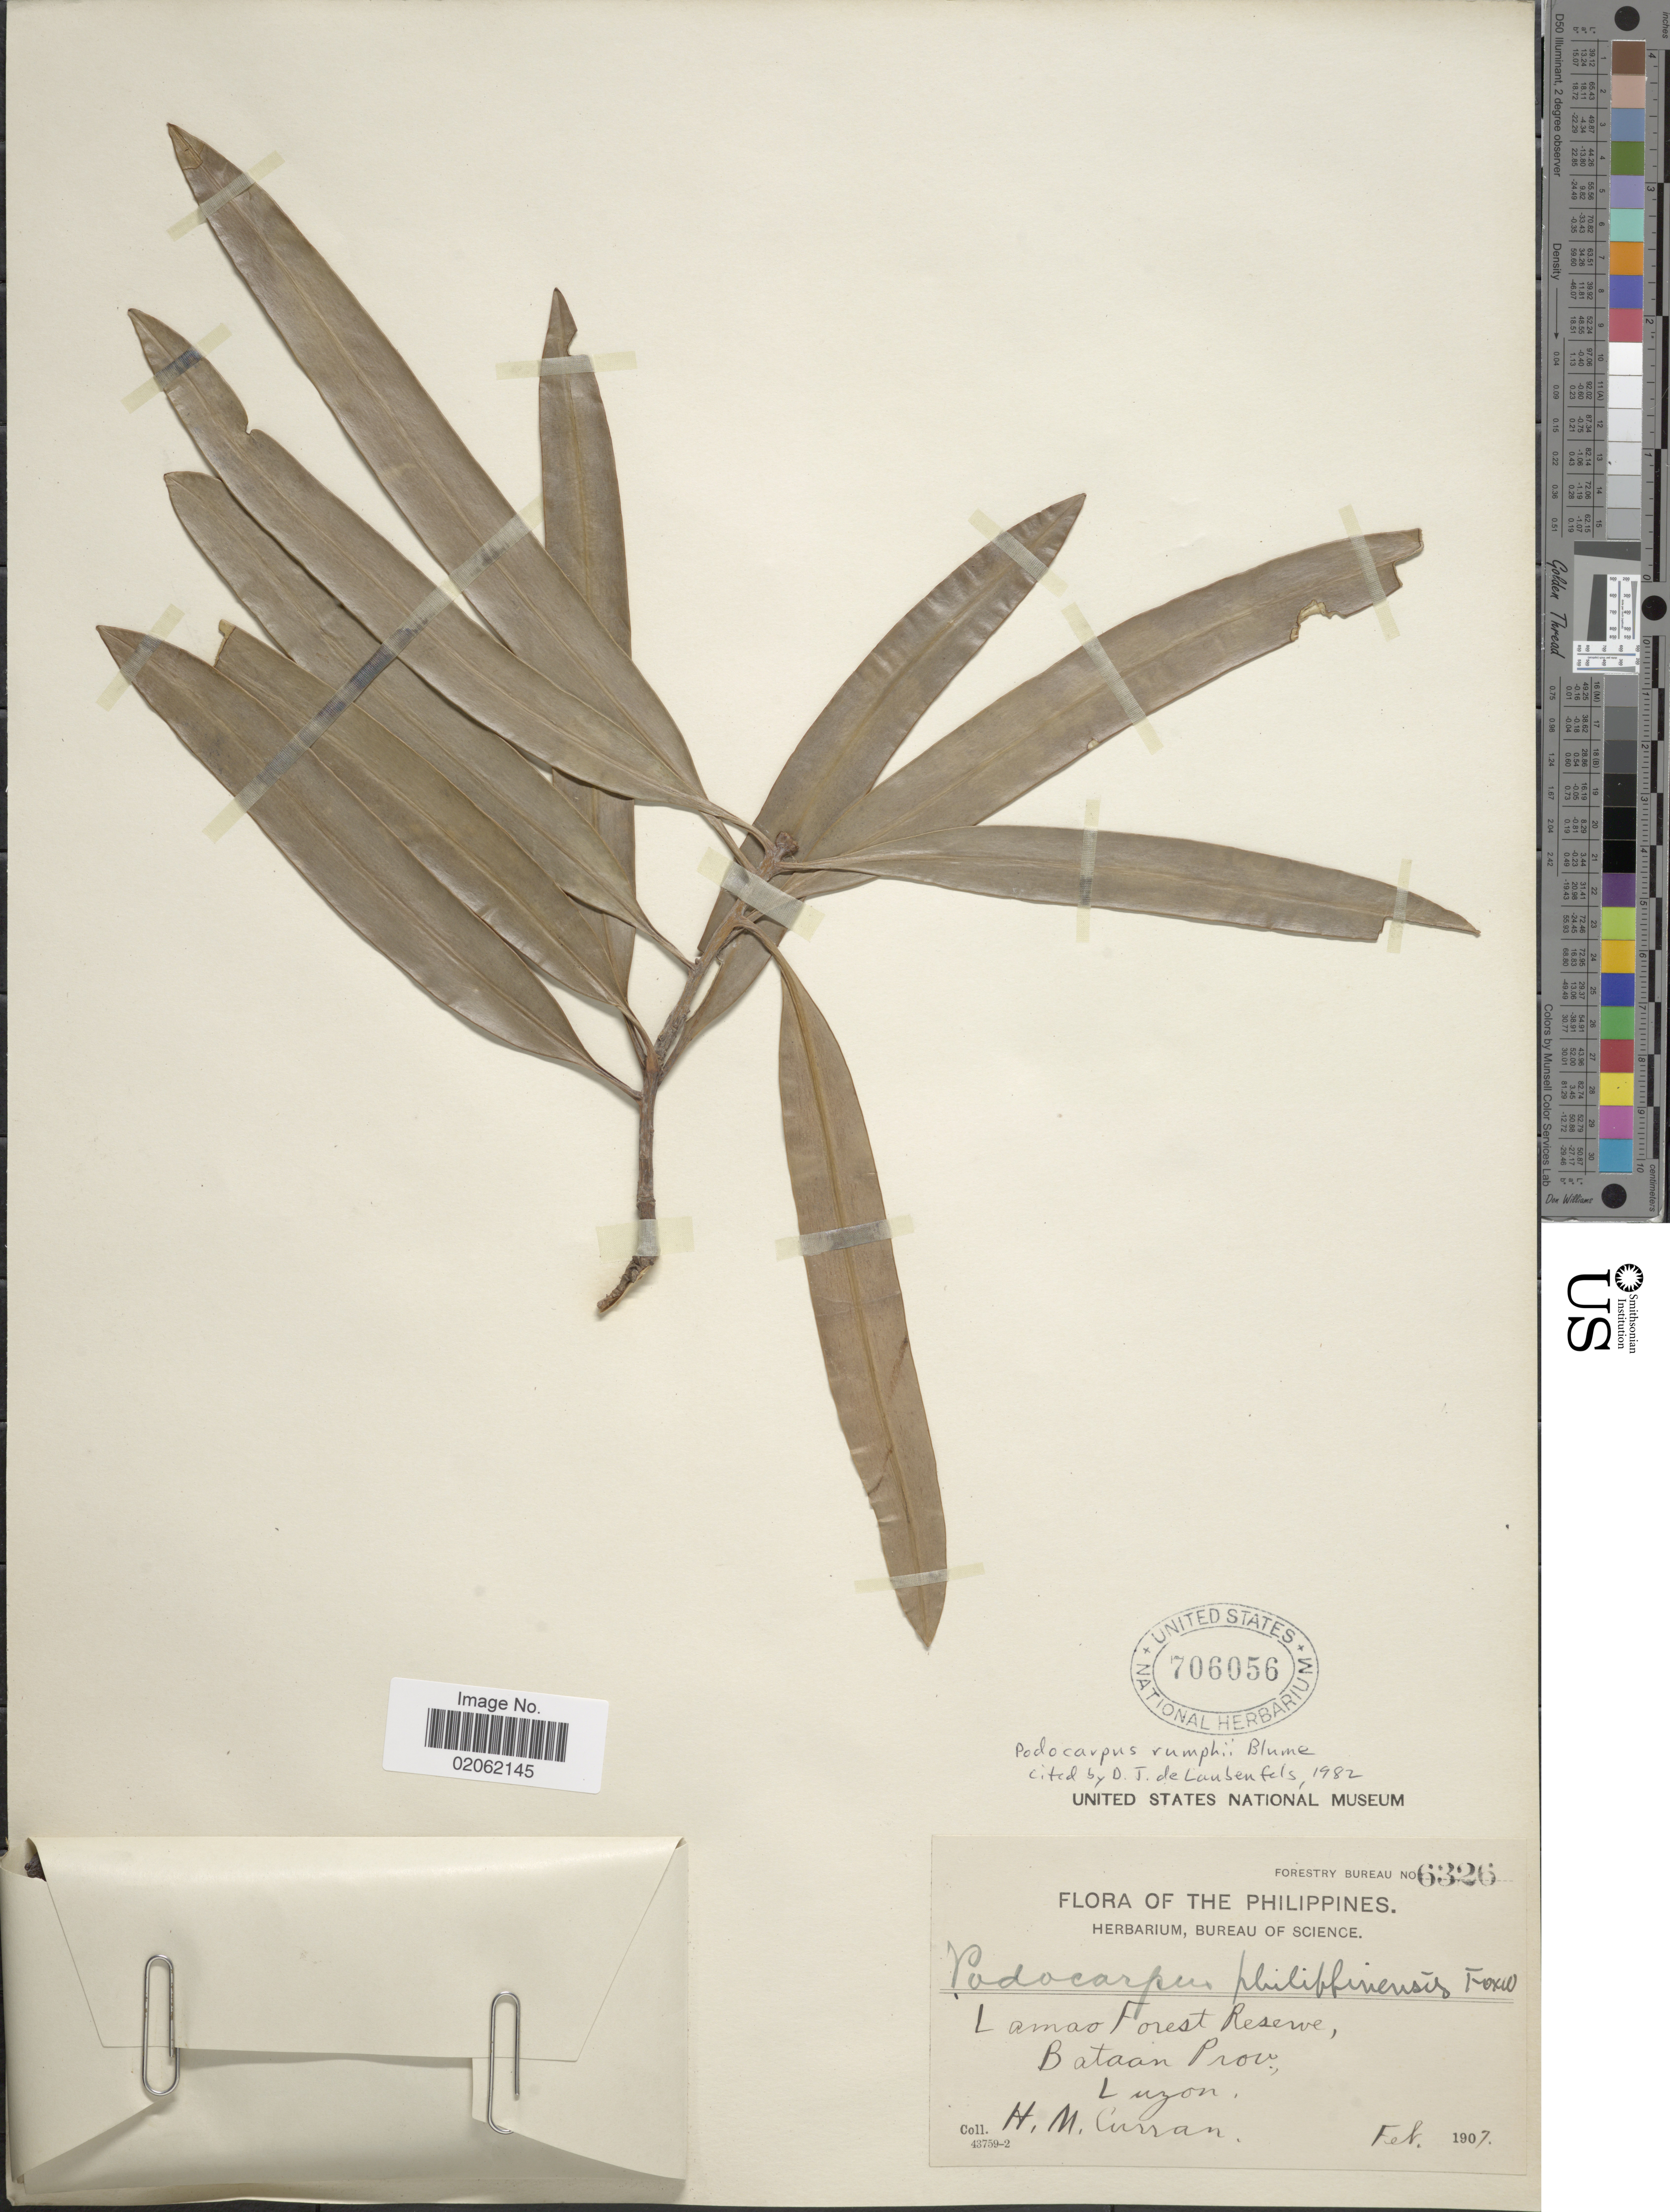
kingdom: Plantae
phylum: Tracheophyta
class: Pinopsida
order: Pinales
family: Podocarpaceae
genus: Podocarpus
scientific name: Podocarpus rumphii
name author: Blume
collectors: H. M. Curran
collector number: Forestry Bureau 6326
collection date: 1907-02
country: Philippines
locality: Lamao Forest Reserve, Bataan Prov., Luzon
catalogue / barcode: US 706056